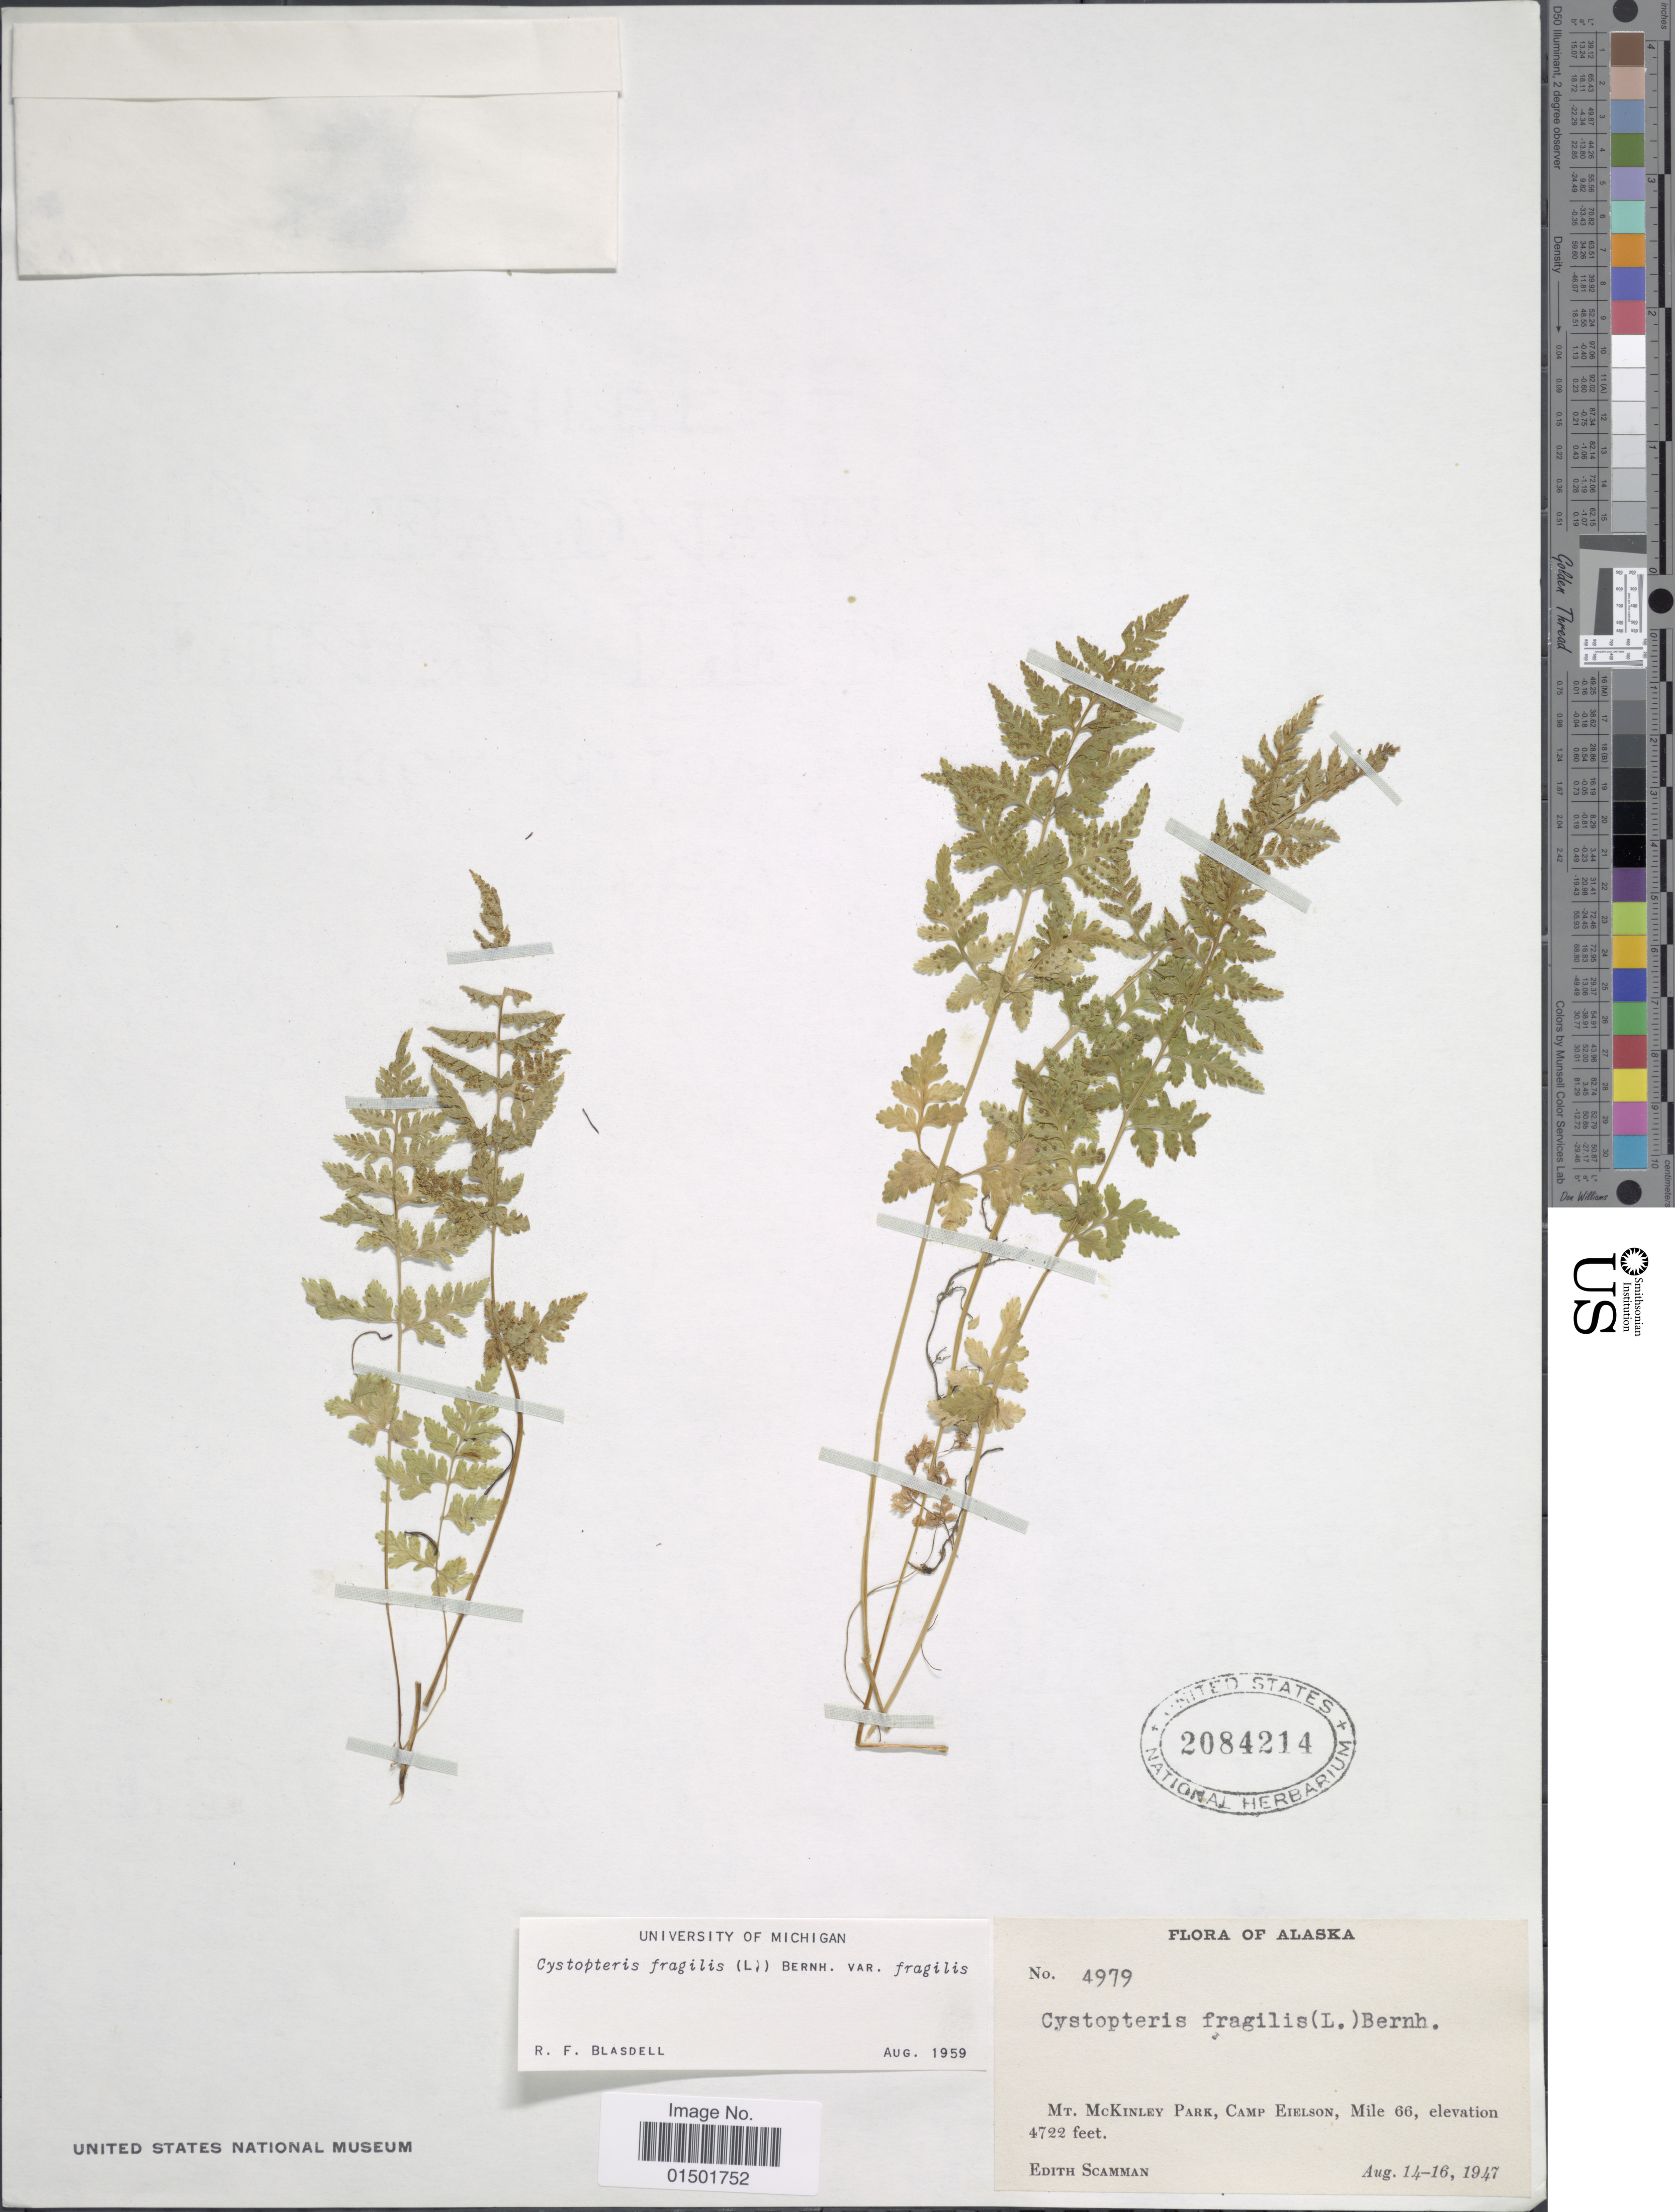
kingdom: Plantae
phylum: Tracheophyta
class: Polypodiopsida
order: Polypodiales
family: Cystopteridaceae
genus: Cystopteris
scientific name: Cystopteris fragilis var. fragilis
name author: (L.) Bernh.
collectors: E. Scamman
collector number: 4979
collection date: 1947-08-14/1947-08-16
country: United States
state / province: Alaska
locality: Mt. McKinley Parl, Camp Eielson, Mile 66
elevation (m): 1439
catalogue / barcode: US 2084214